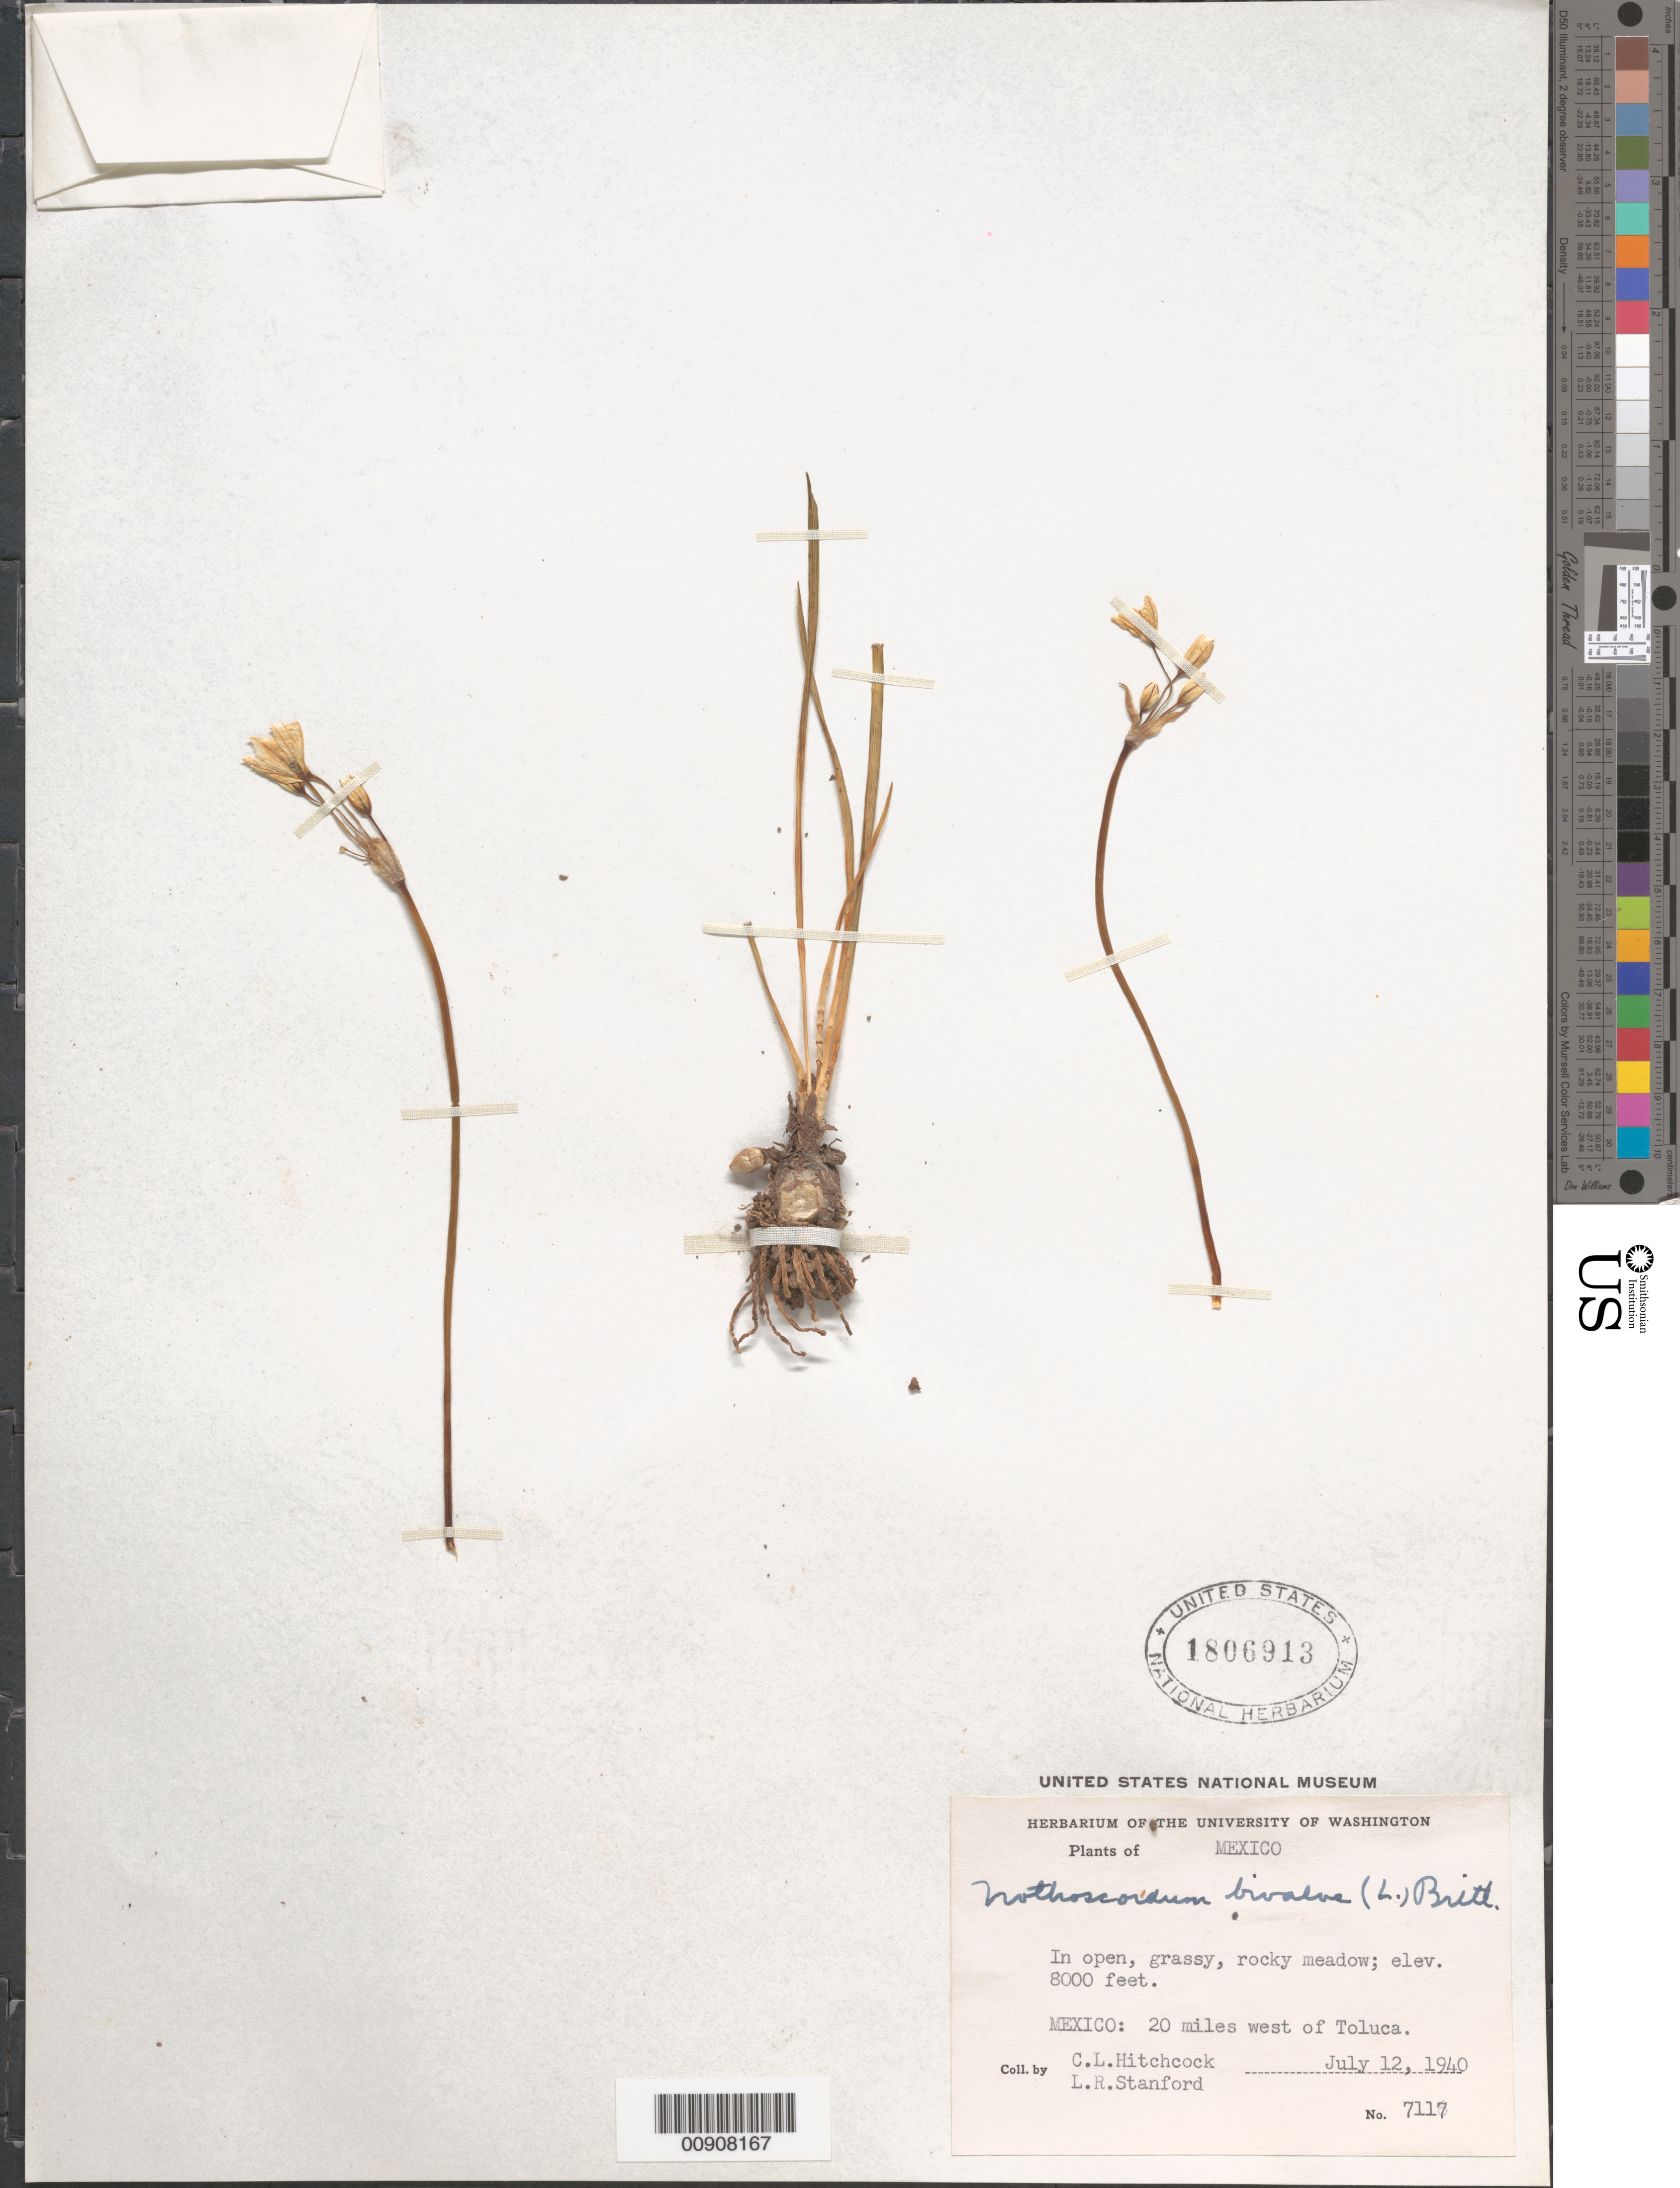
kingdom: Plantae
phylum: Tracheophyta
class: Liliopsida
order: Asparagales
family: Amaryllidaceae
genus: Nothoscordum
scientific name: Nothoscordum bivalve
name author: (L.) Britton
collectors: C. L. Hitchcock & L. R. Stanford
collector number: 7117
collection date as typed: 12 Jul 1940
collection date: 1940-07-12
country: Mexico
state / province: México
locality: State of México: 20 miles west of Toluca.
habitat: In open, grassy, rocky meadow.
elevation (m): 2438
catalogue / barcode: US 1806913